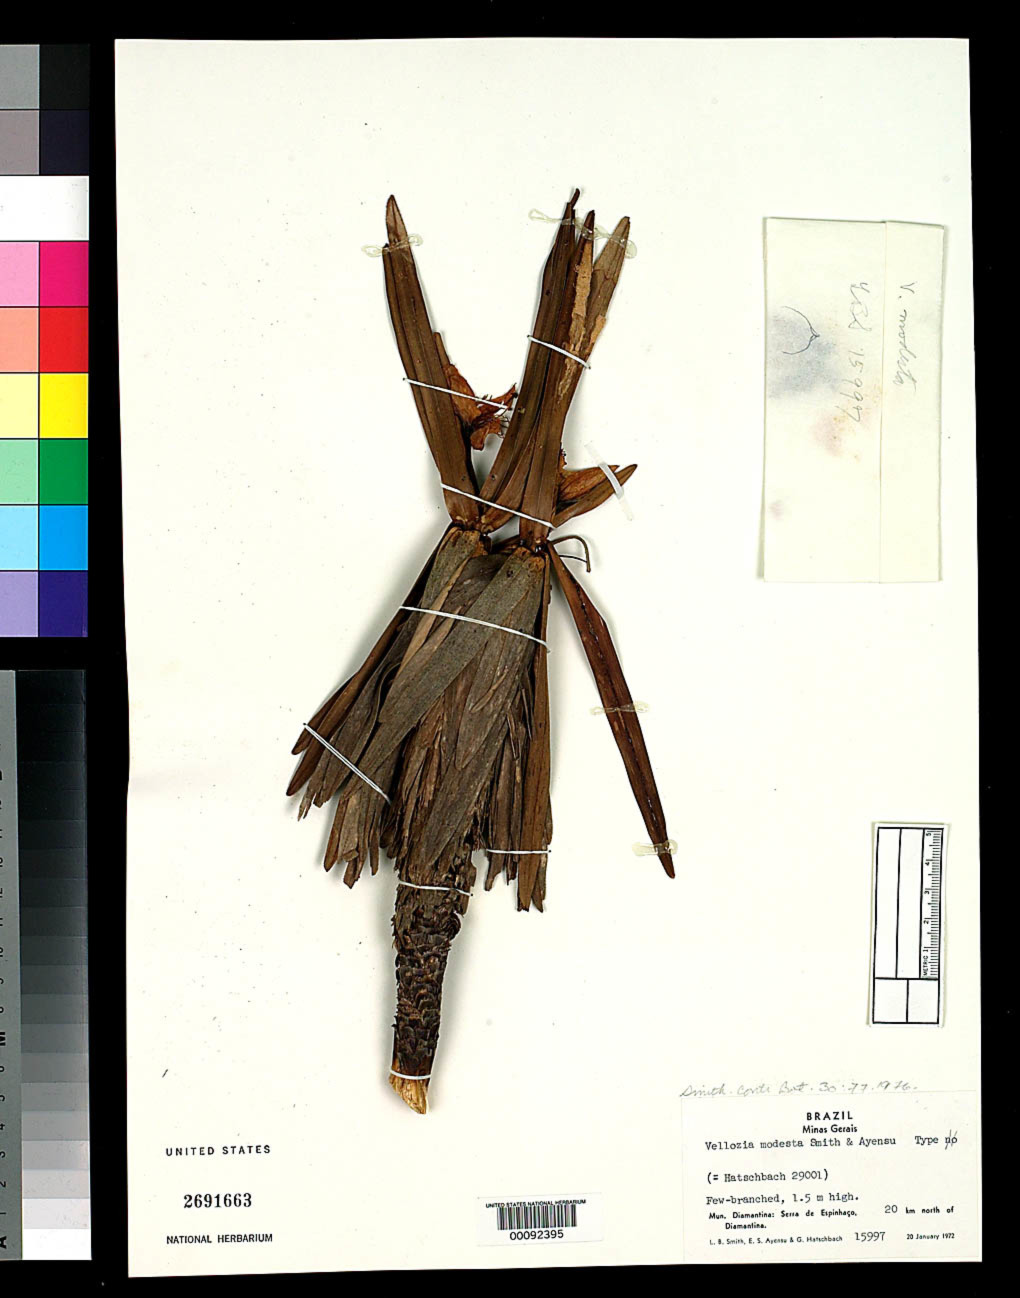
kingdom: Plantae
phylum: Tracheophyta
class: Liliopsida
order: Pandanales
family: Velloziaceae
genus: Vellozia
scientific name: Vellozia modesta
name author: L.B. Sm. & Ayensu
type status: Holotype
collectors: L. Smith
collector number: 15997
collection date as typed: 20 Jan 1972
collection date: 1972-01-20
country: Brazil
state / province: Minas Gerais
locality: Serra do Espinhaco, N of Diamantina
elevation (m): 1300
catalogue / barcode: US 2691663